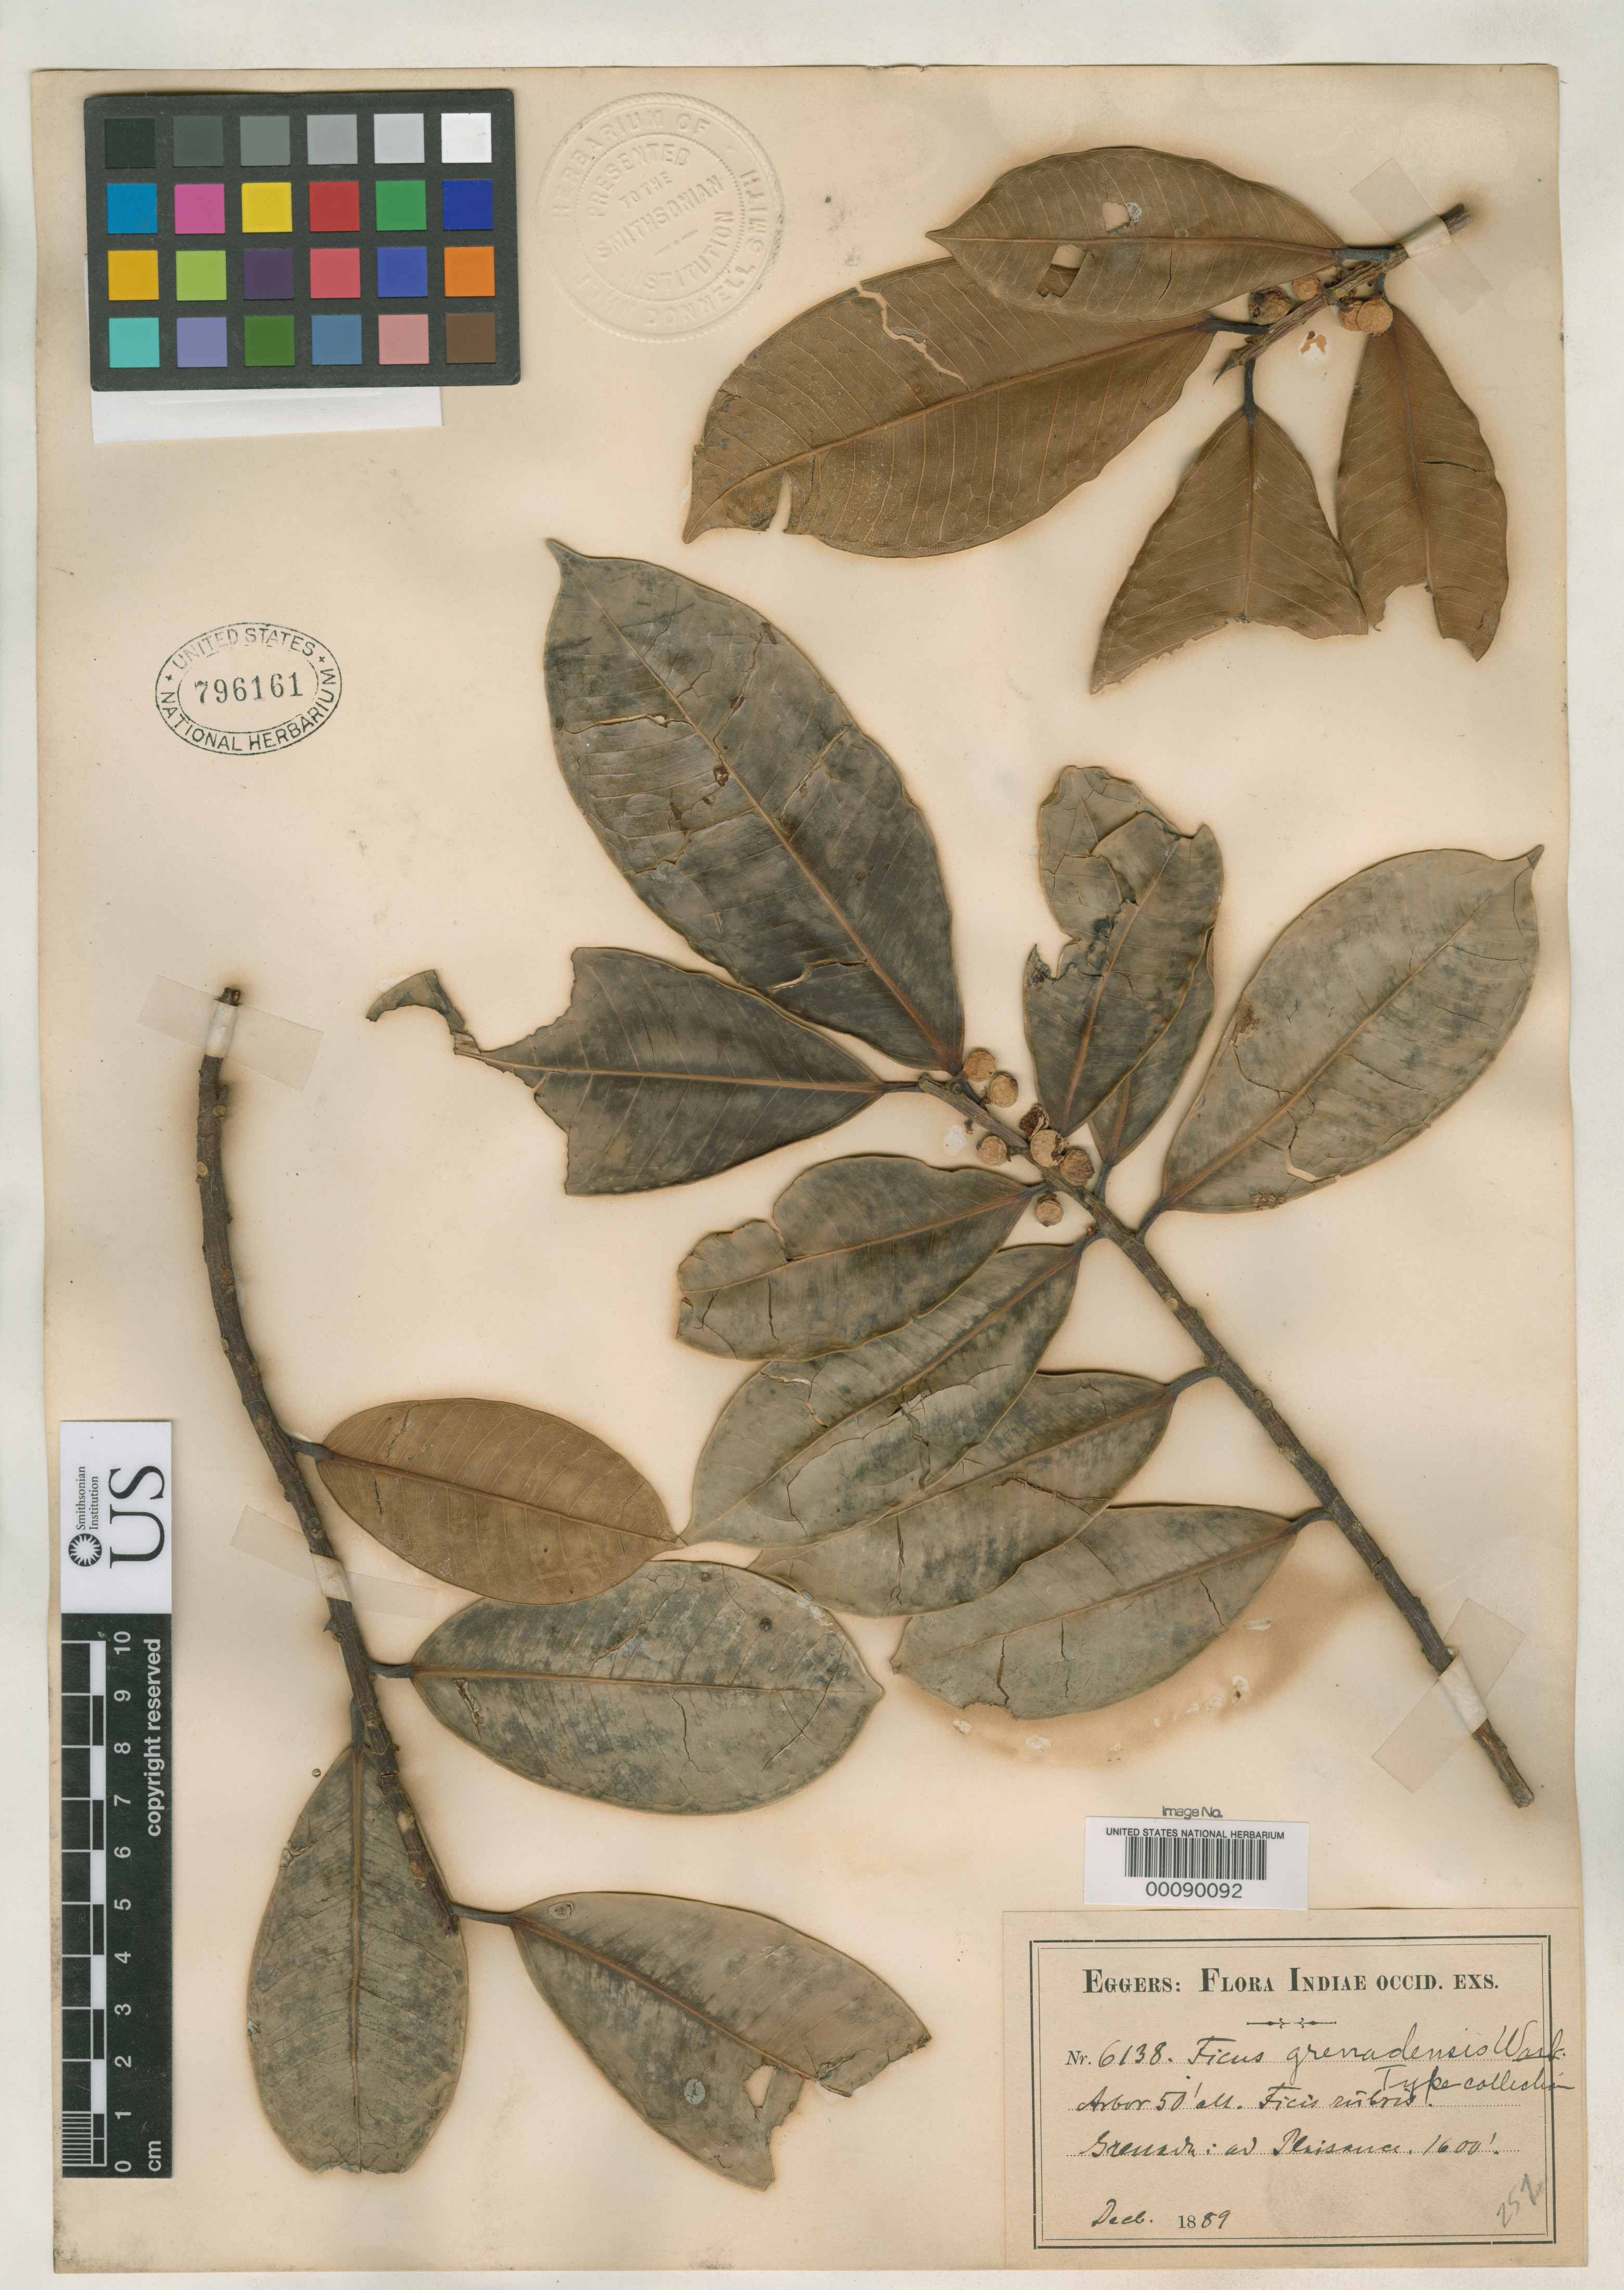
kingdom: Plantae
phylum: Tracheophyta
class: Magnoliopsida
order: Rosales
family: Moraceae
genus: Ficus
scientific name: Ficus grenadensis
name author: Warb. in Urb.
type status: Isotype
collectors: H. F. A. von Eggers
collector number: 6138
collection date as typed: Dec 1889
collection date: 1889-12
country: Grenada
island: Windward Is.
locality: Mt. St. Catherine, near Plaisance.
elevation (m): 600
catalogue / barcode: US 796161